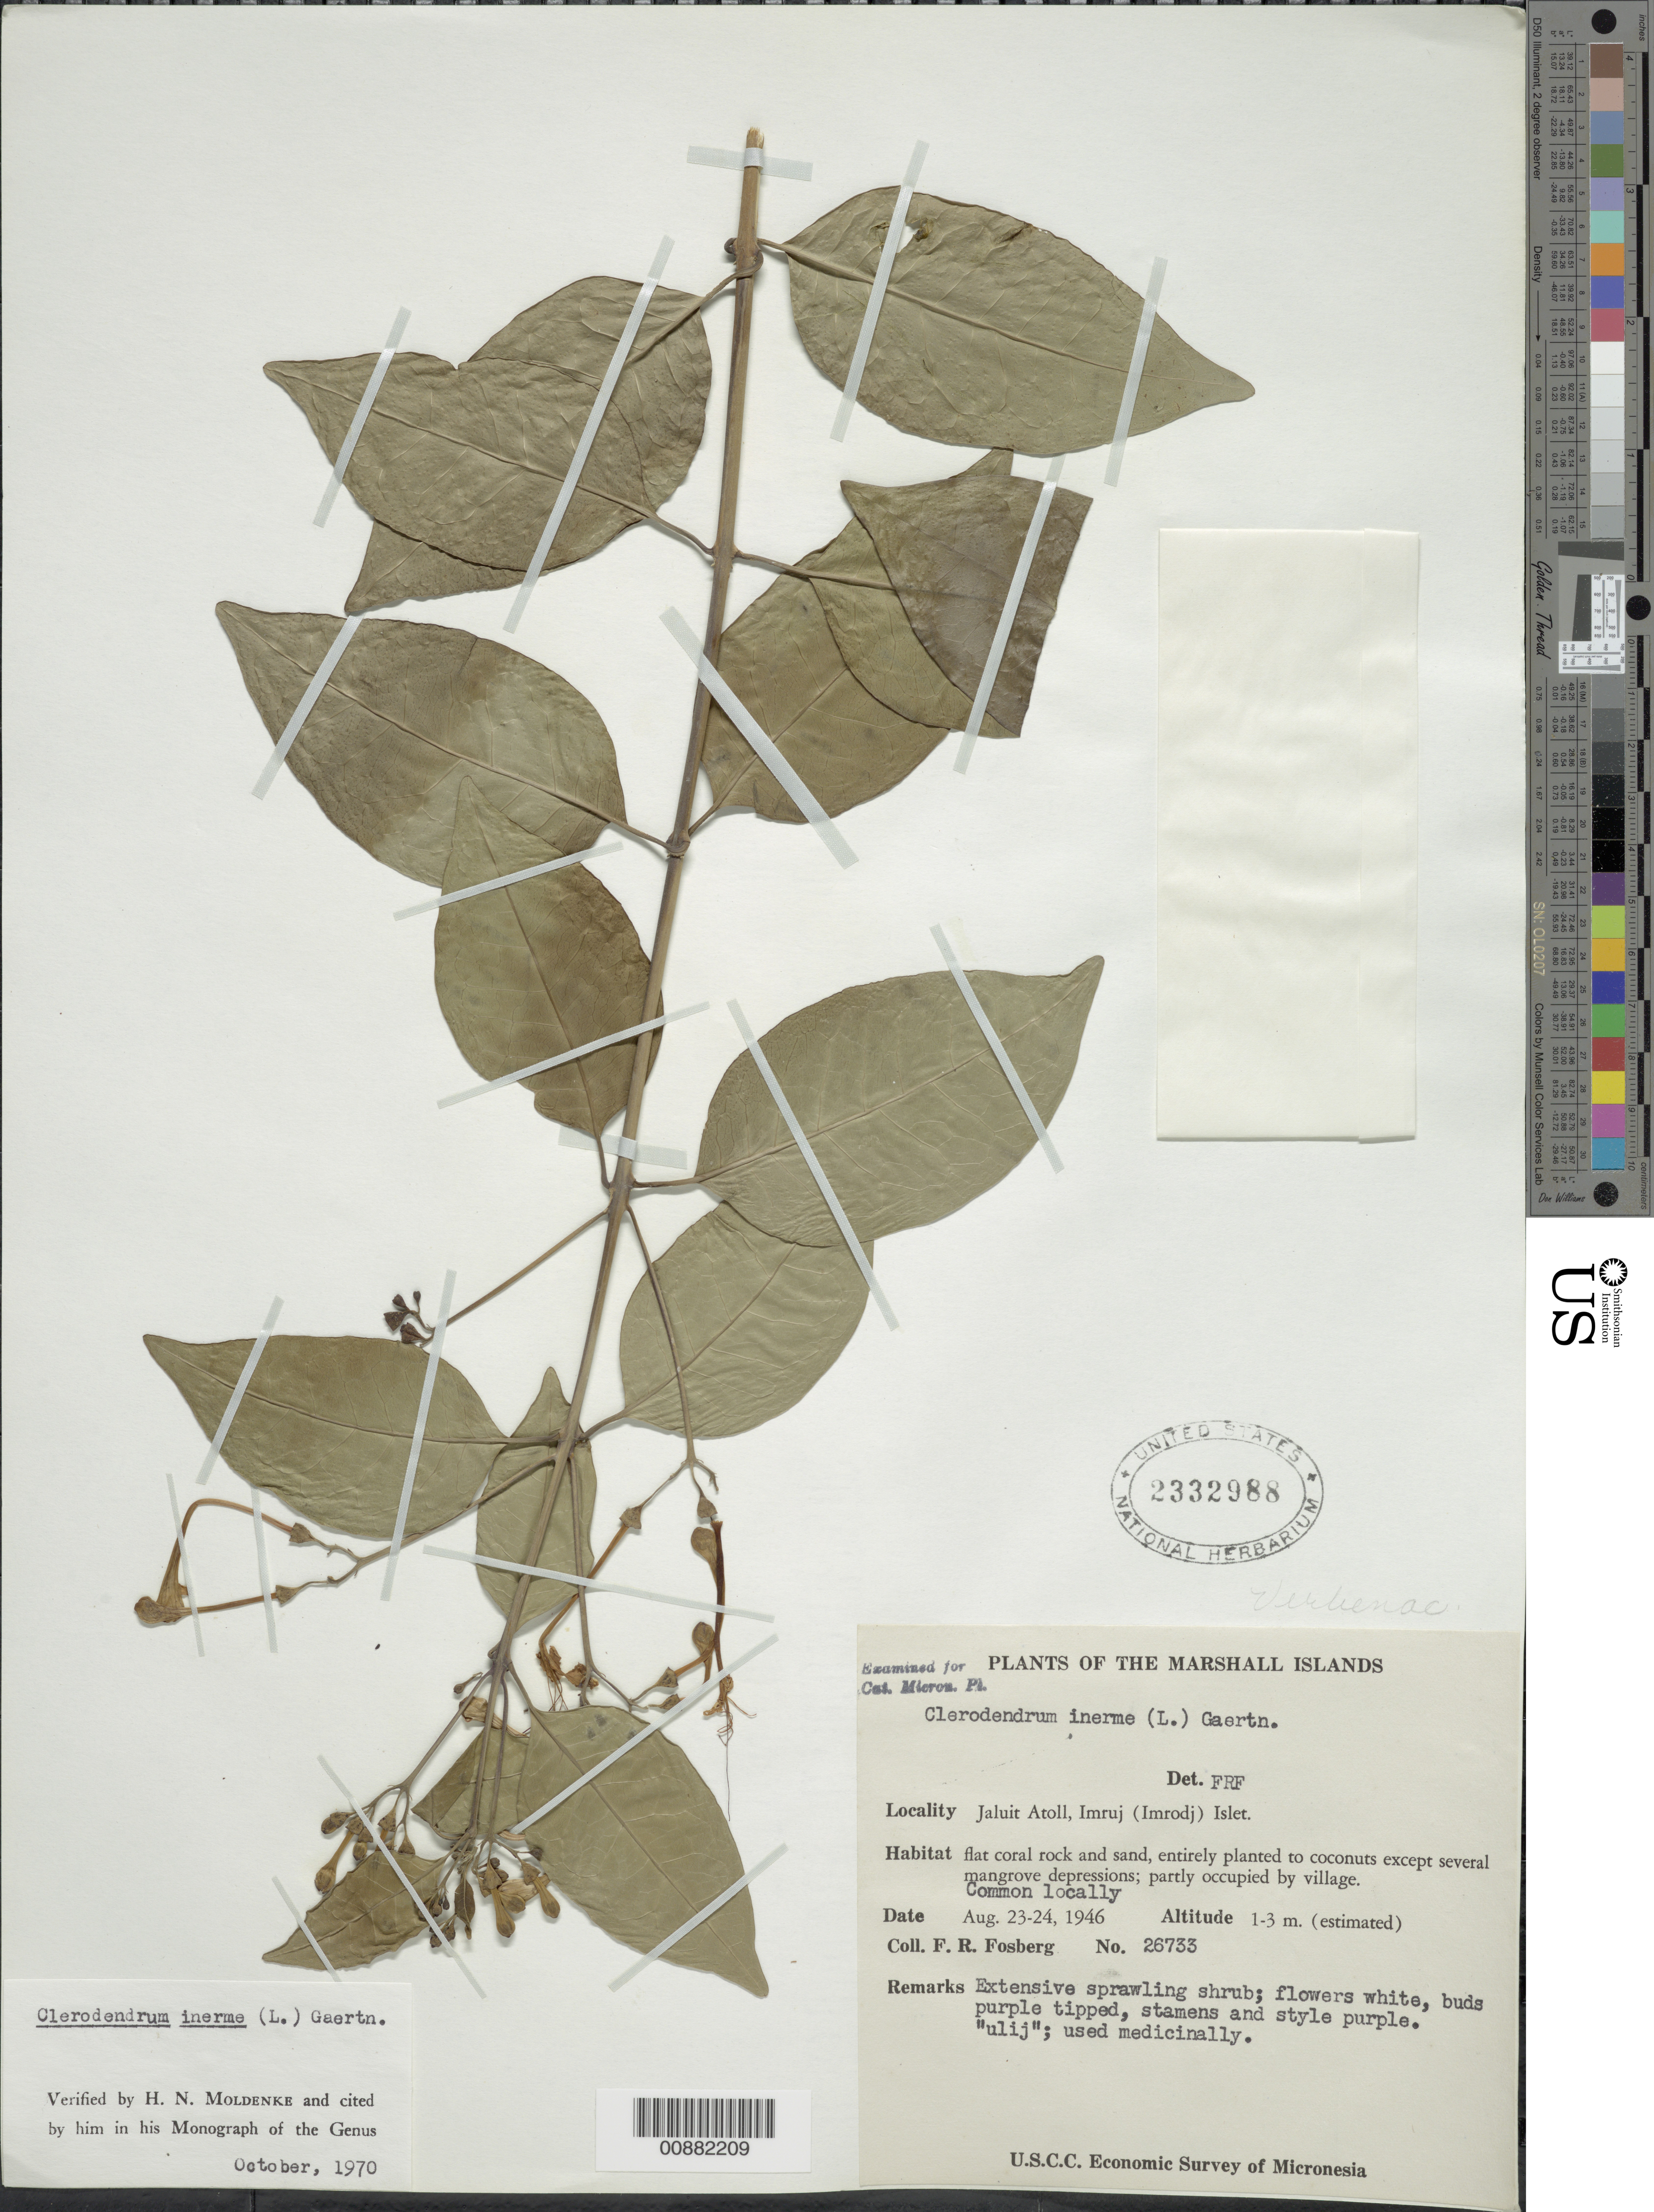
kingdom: Plantae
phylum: Tracheophyta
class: Magnoliopsida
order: Lamiales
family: Lamiaceae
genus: Clerodendrum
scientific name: Clerodendrum inerme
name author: (L.) Gaertn.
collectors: F. R. Fosberg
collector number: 26733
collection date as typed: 23 Aug 1946 to 24 Aug 1946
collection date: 1946-08-23/1946-08-24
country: Marshall Islands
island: Jaluit Atoll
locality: Imruj (Imrodj) Islet.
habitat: common locally. Flat coral rock and sand, entirely planted to coconuts except several mangrove depressions.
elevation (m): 1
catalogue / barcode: US 2332988